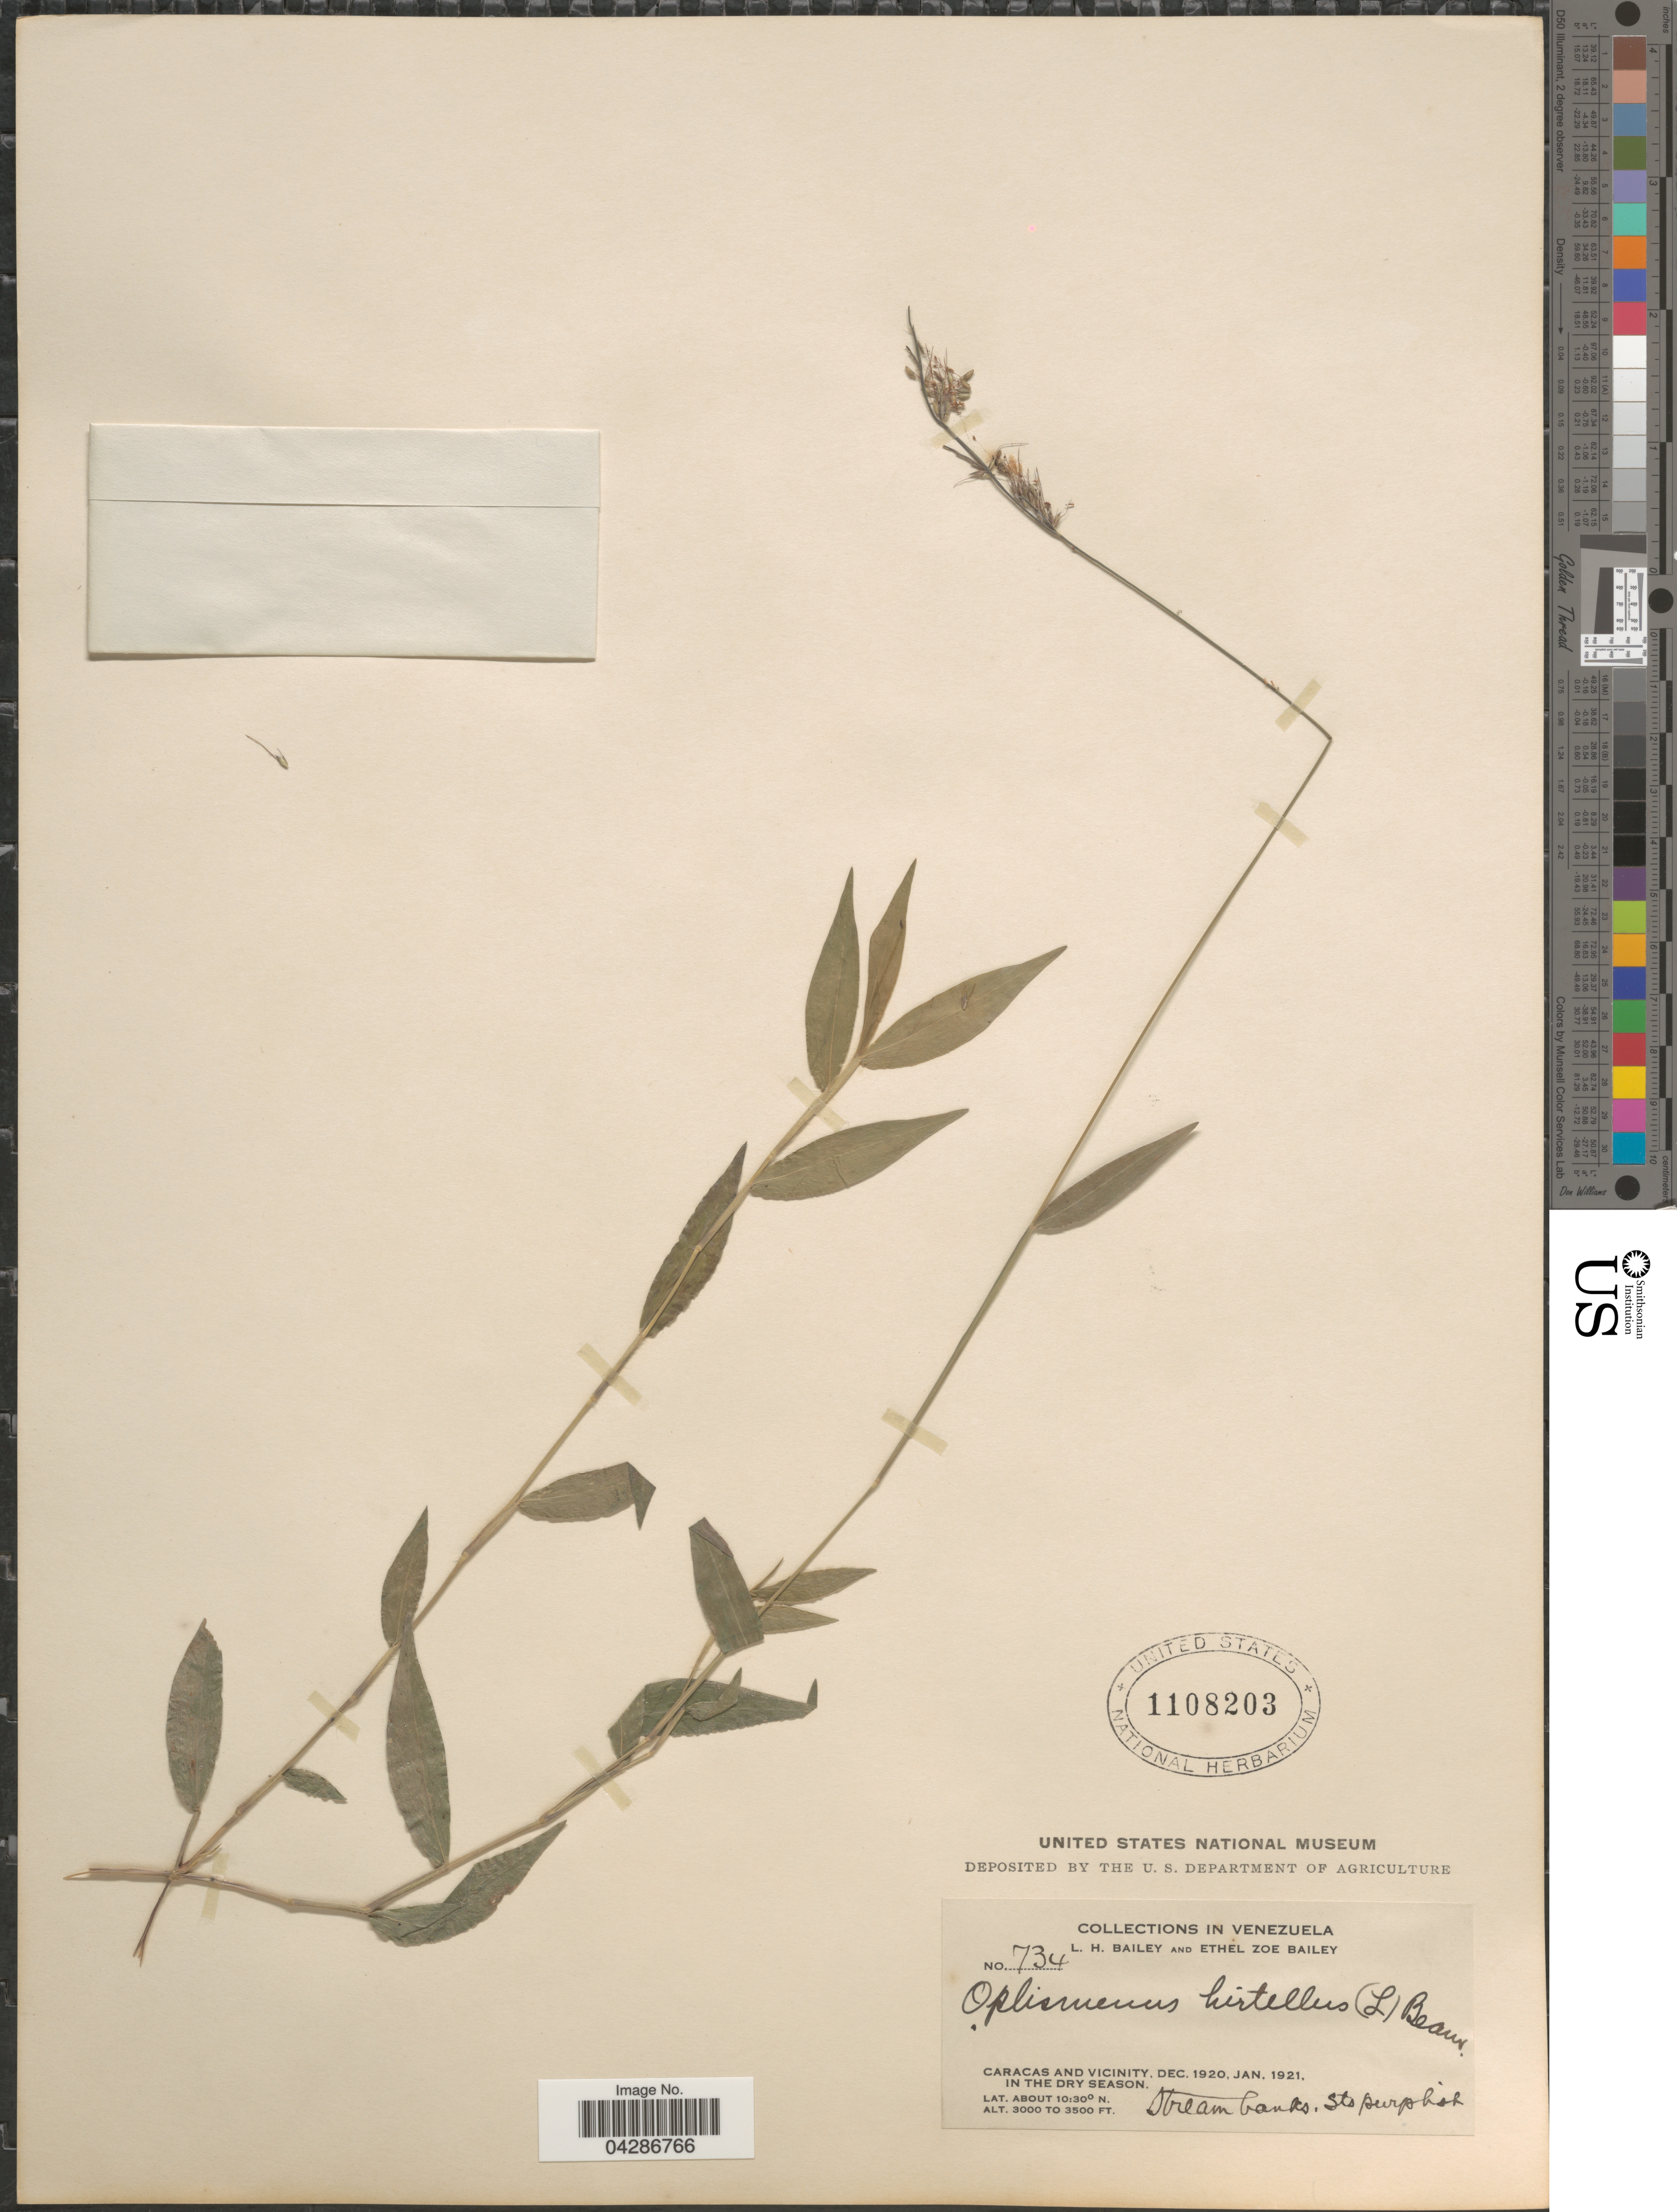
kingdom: Plantae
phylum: Tracheophyta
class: Liliopsida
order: Poales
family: Poaceae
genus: Oplismenus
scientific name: Oplismenus hirtellus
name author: (L.) P. Beauv.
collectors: L. H. Bailey & E. Z. Bailey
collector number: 734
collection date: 1920-12/1921-01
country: Venezuela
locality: Caracas and Vicinity.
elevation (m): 914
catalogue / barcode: US 1108203